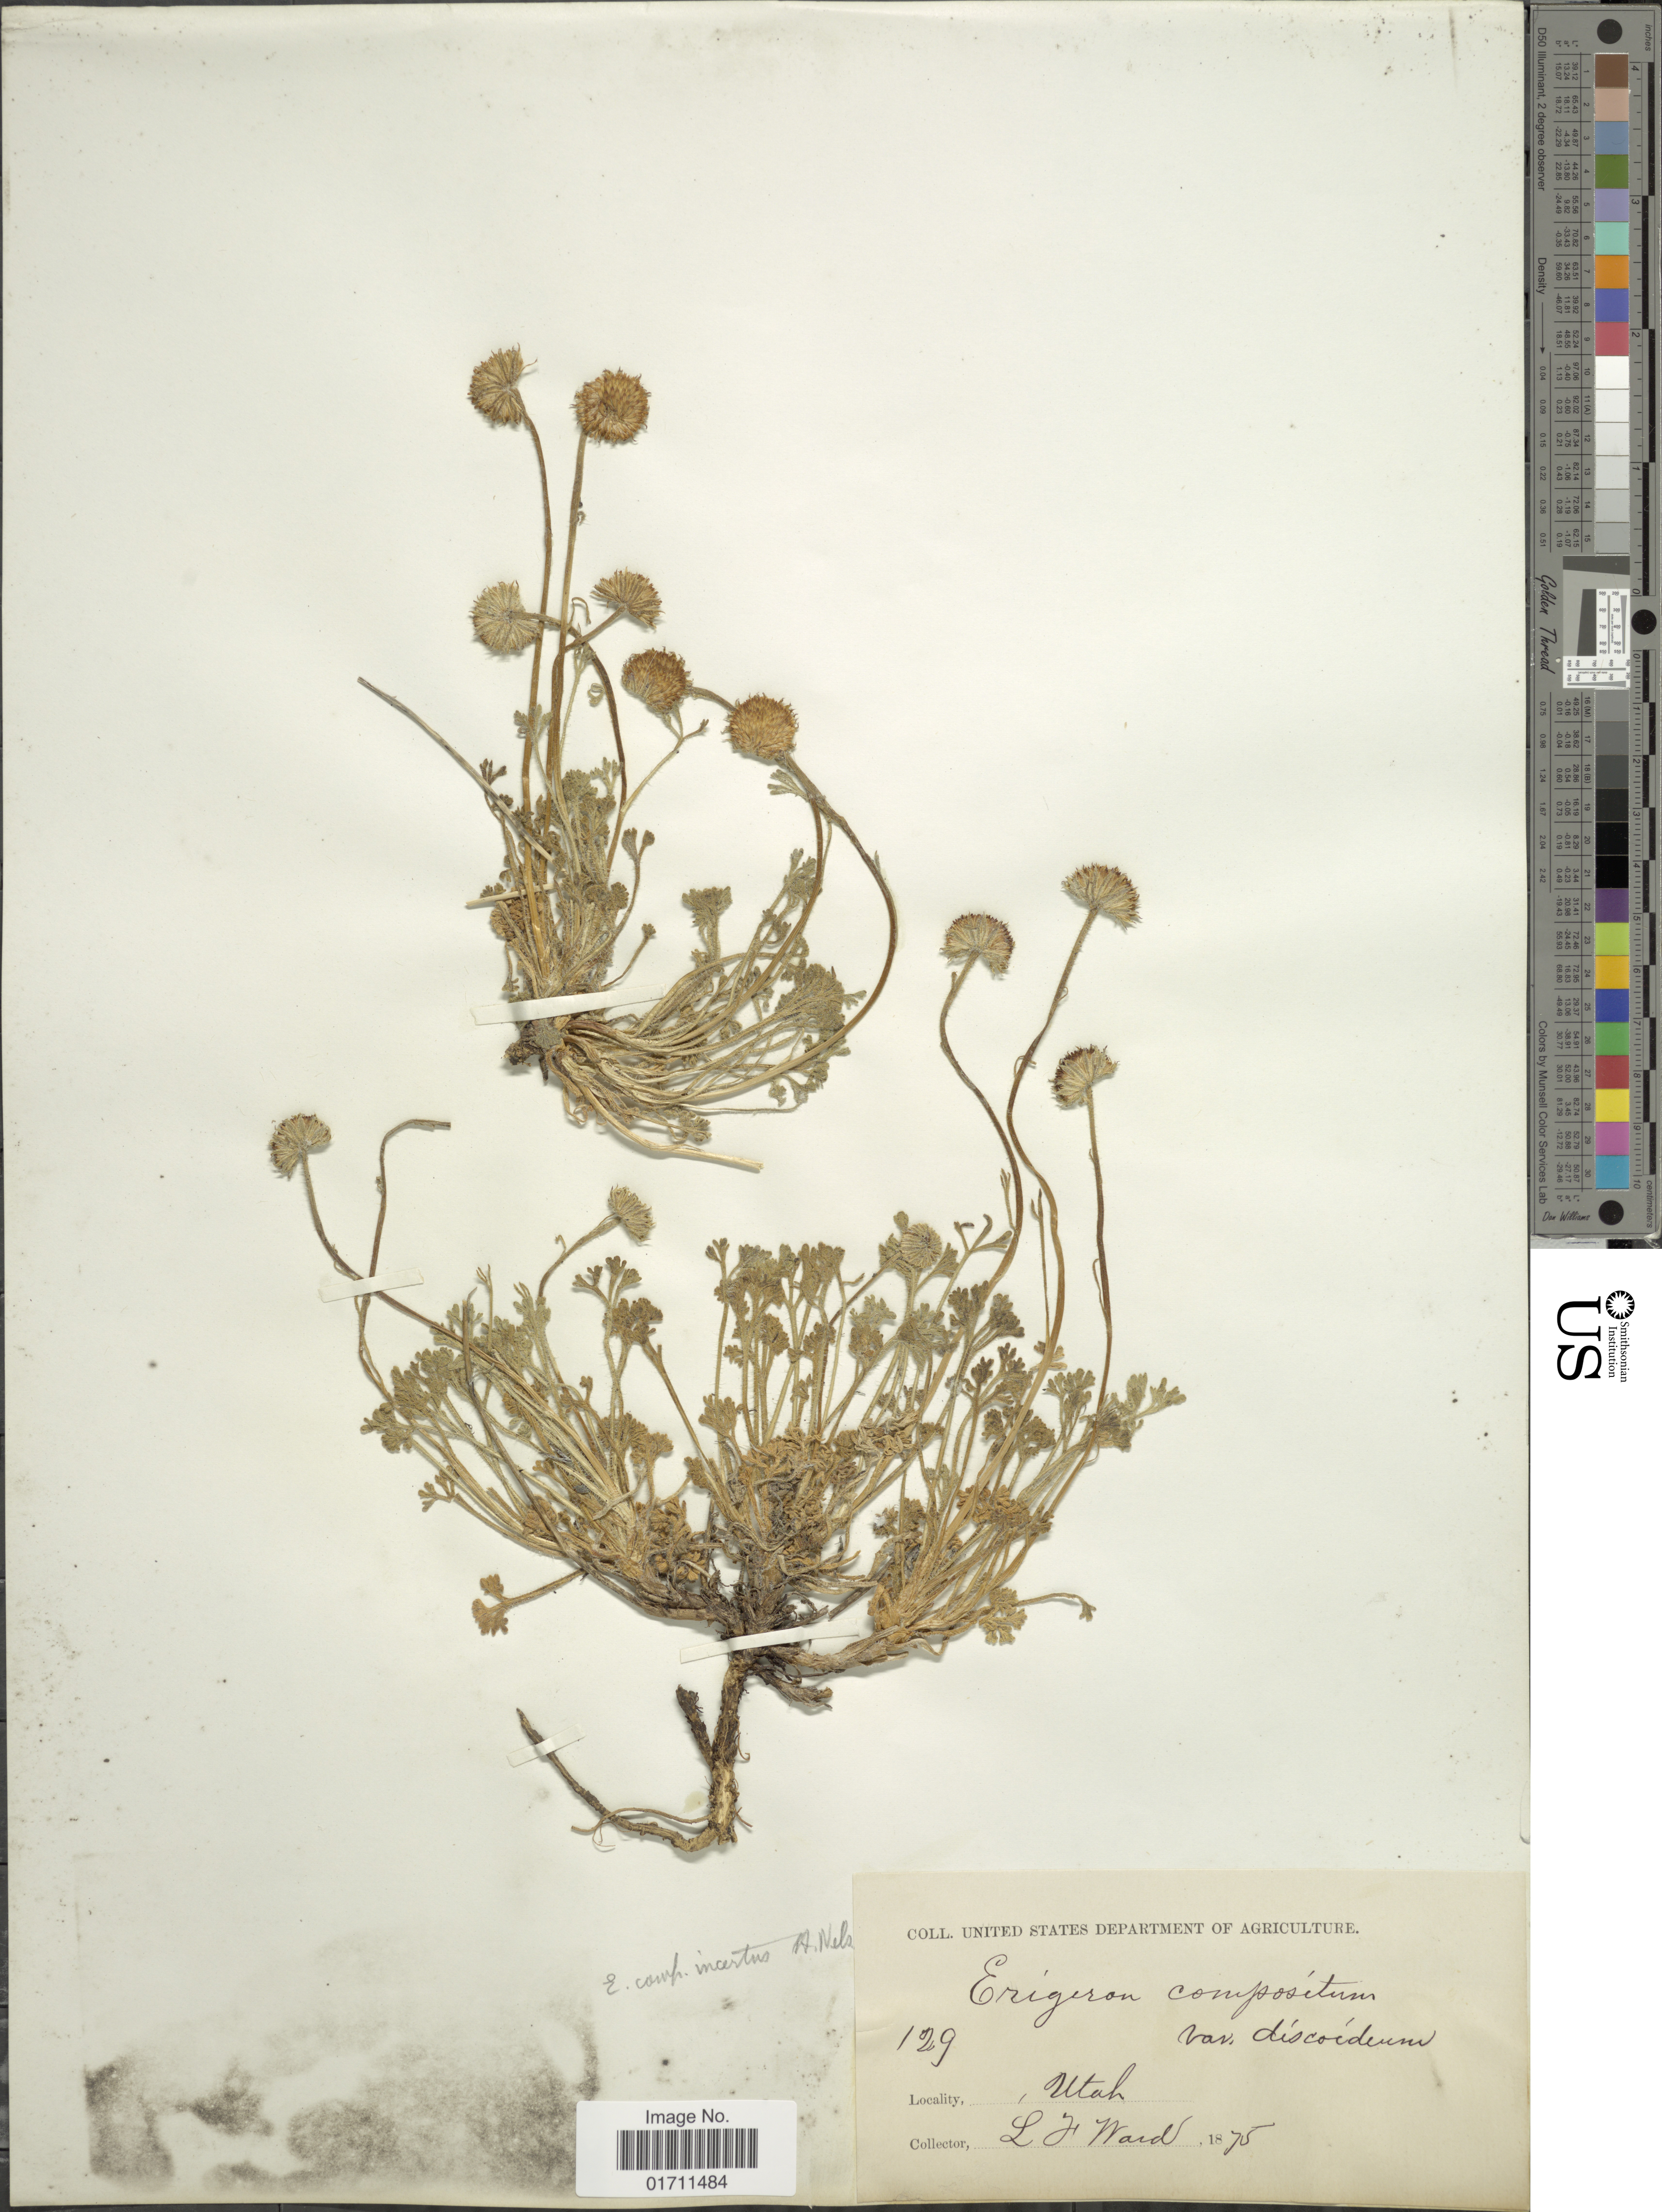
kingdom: Plantae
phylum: Tracheophyta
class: Magnoliopsida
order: Asterales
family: Asteraceae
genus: Erigeron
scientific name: Erigeron compositus var. incertus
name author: A. Nelson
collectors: L. Ward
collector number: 129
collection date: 1875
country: United States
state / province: Utah